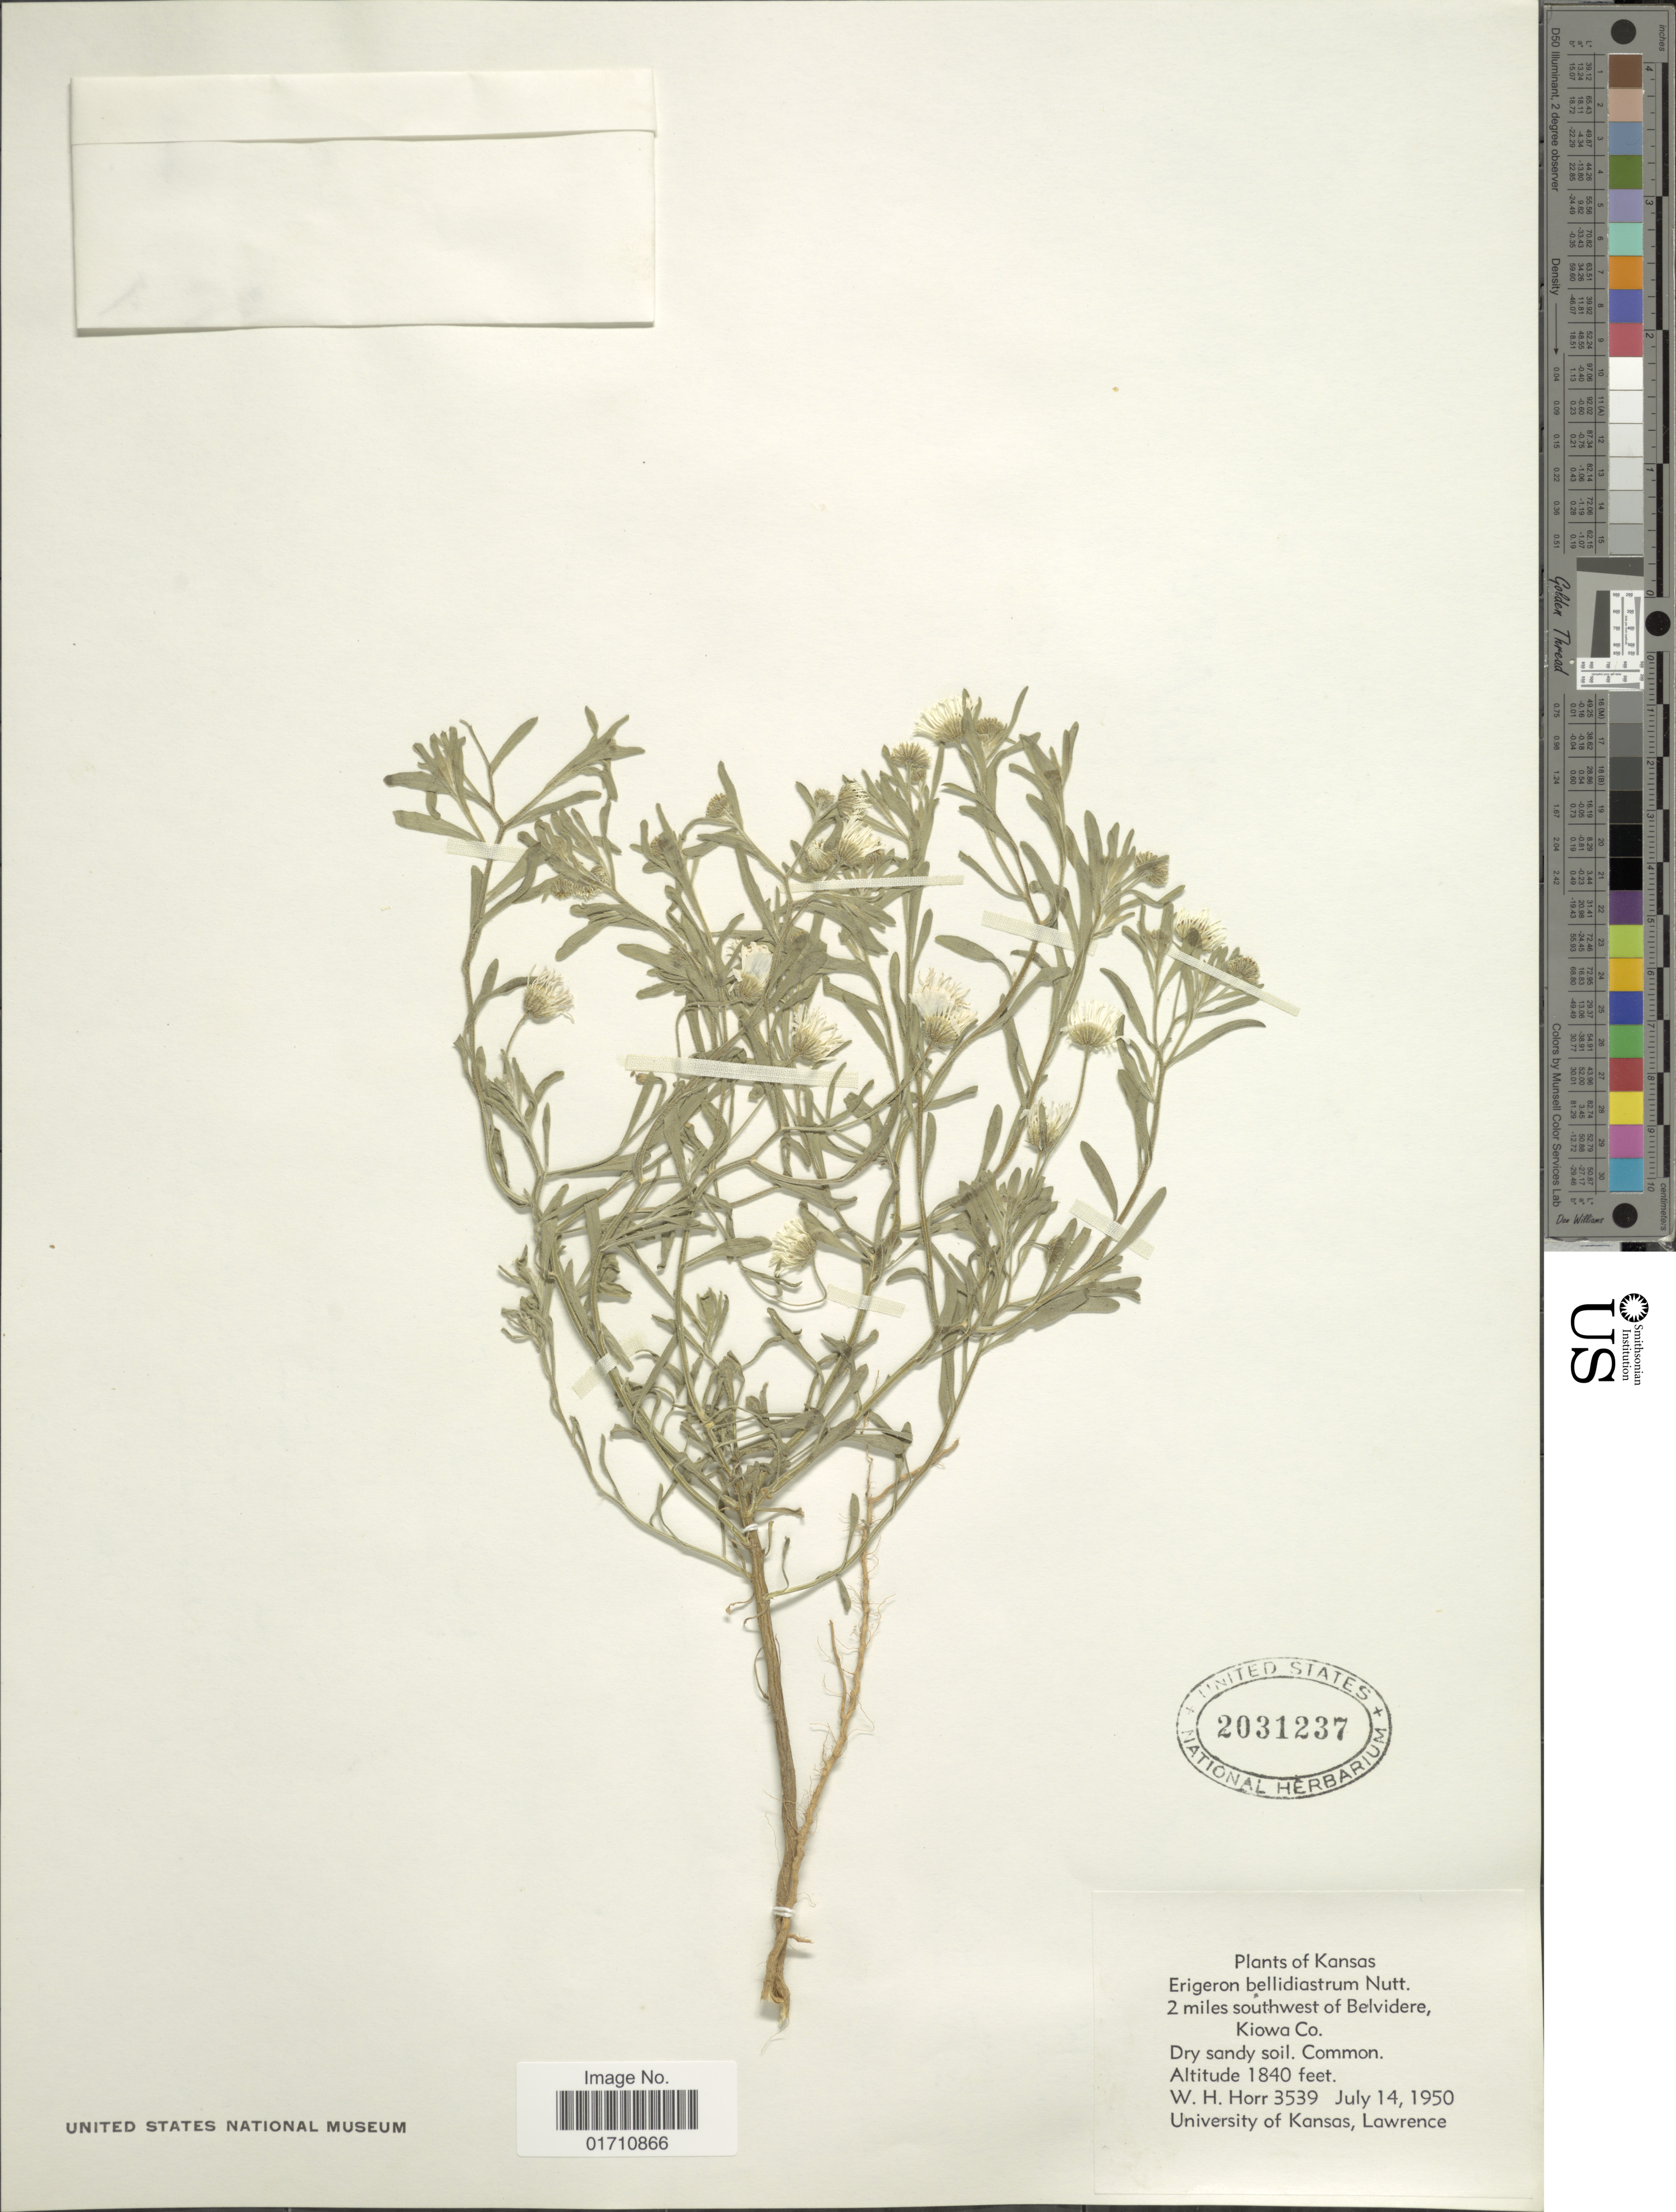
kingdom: Plantae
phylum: Tracheophyta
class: Magnoliopsida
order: Asterales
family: Asteraceae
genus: Erigeron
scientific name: Erigeron bellidiastrum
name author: Nutt.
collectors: W. H. Horr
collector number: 3539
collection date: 1950-07-14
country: United States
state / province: Kansas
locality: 2 miles southwest of Belvidere, Kiowa Co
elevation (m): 561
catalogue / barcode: US 2031237